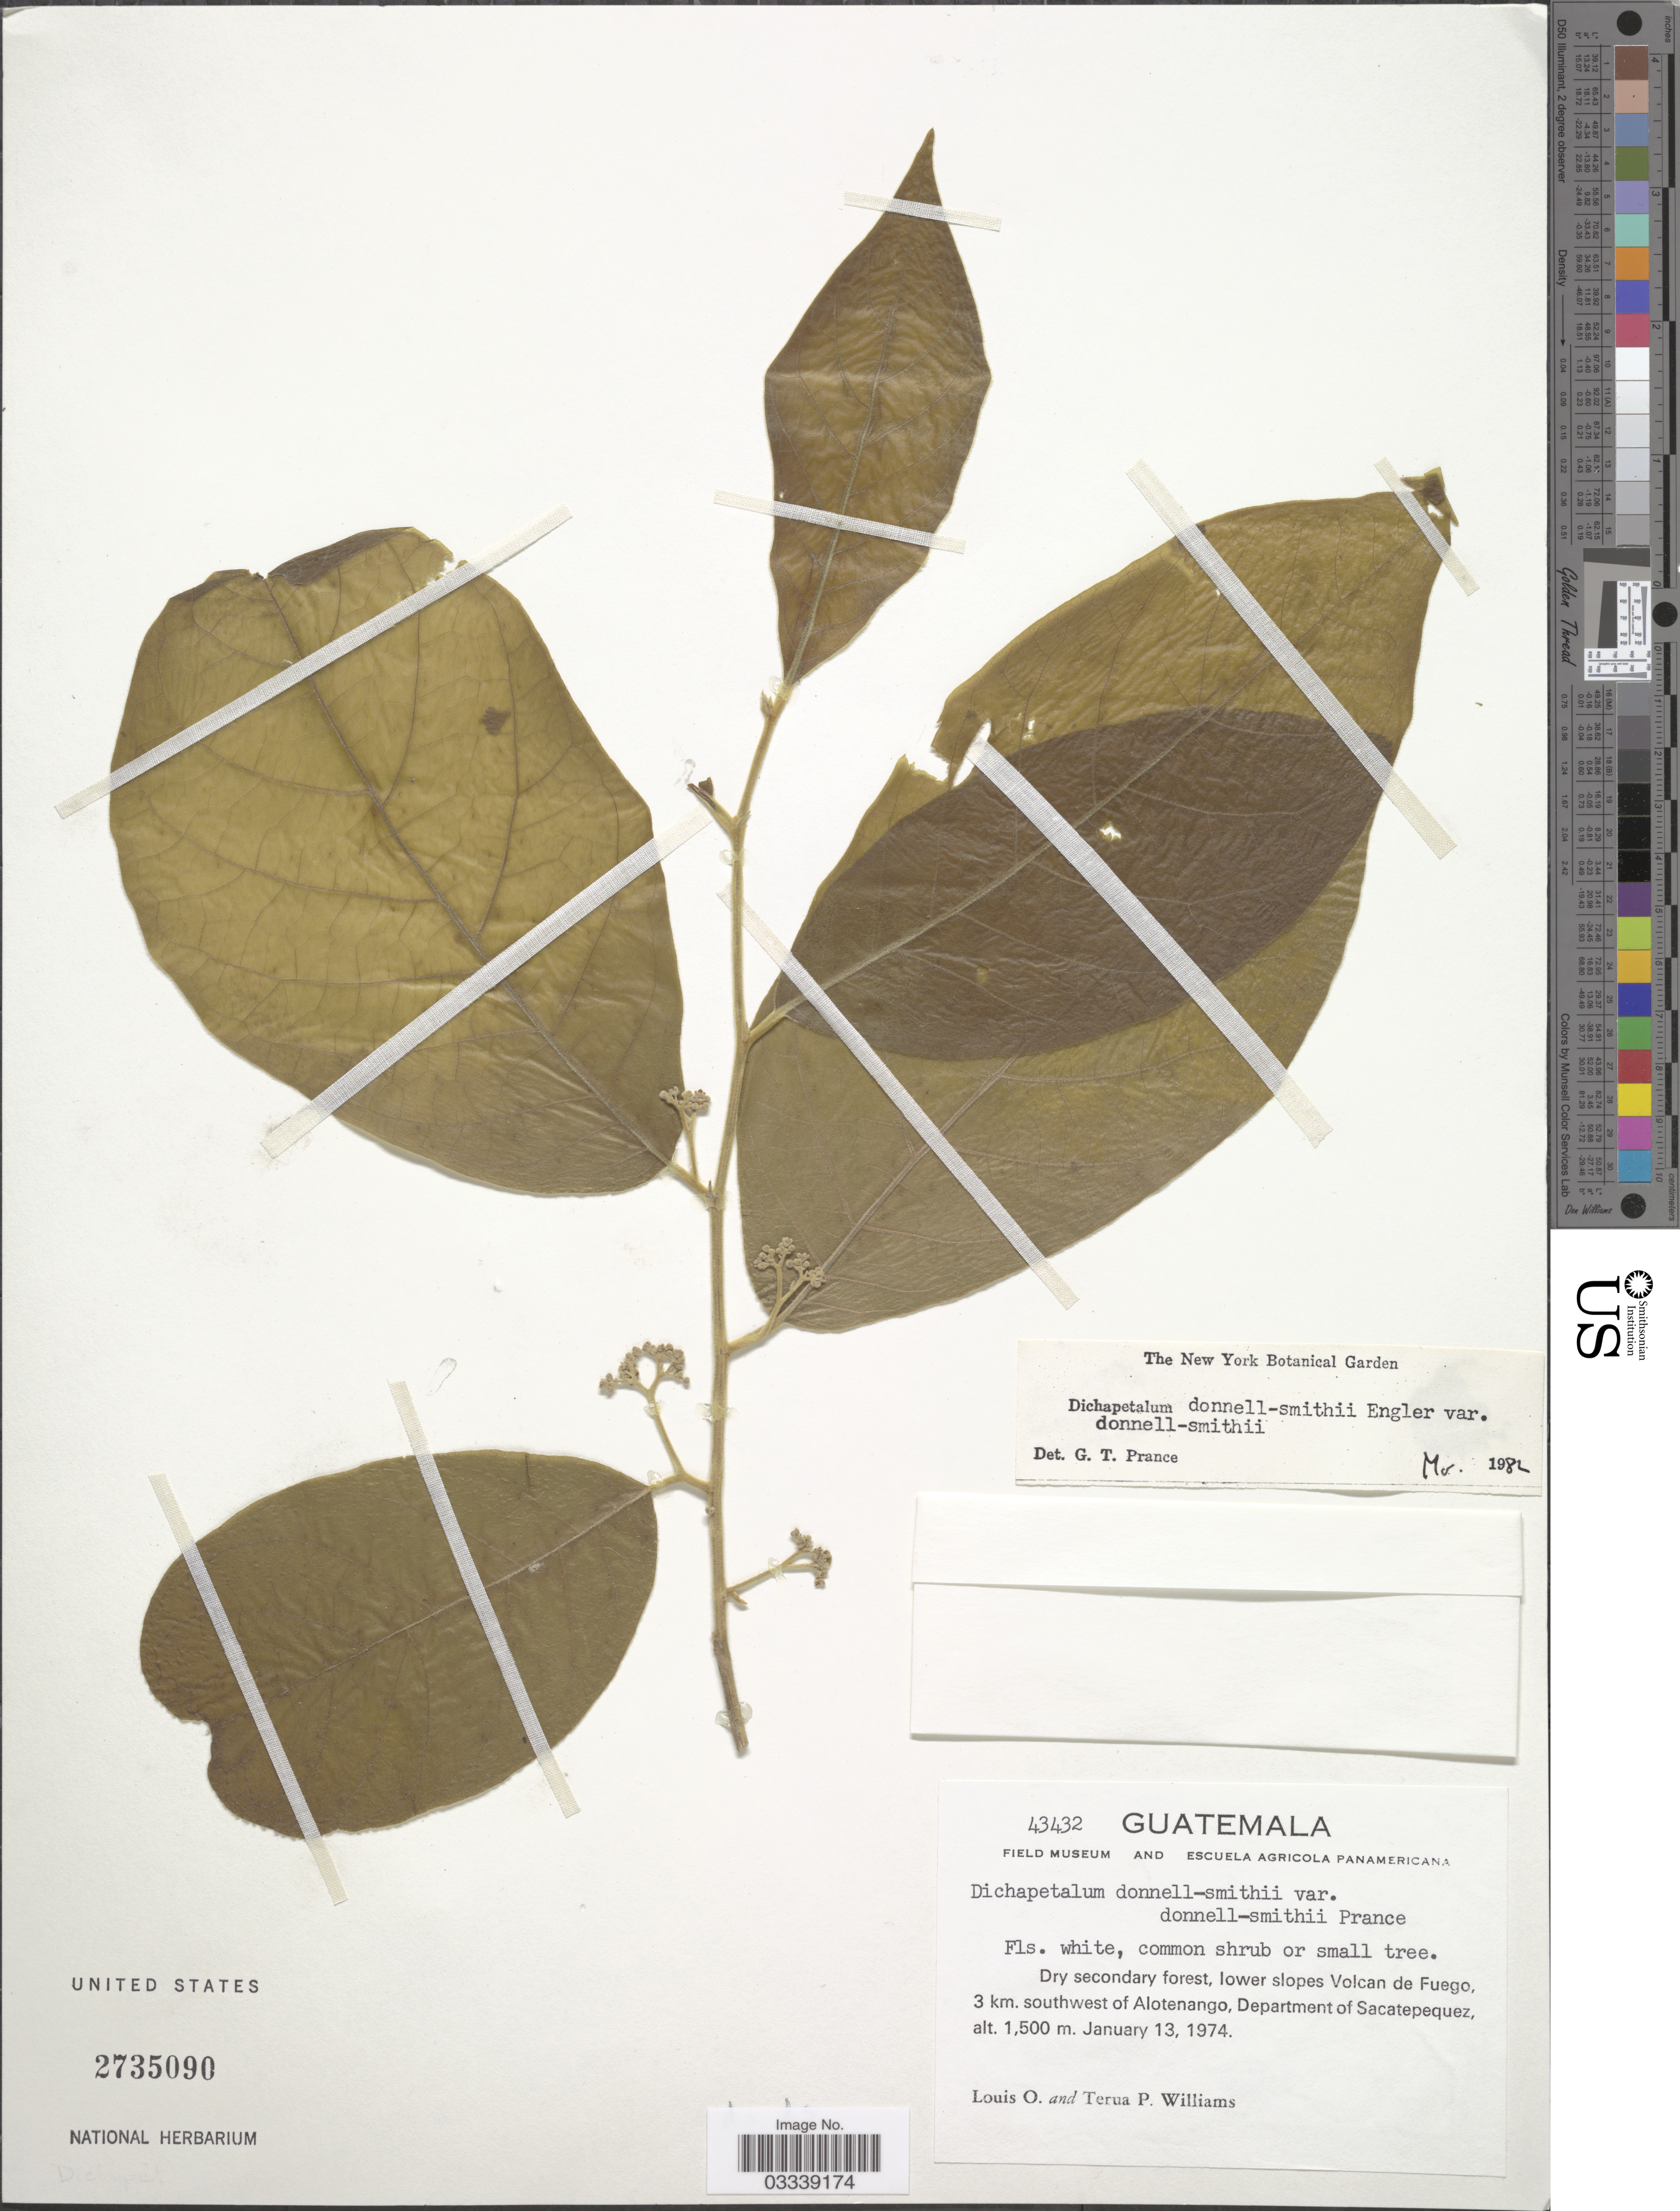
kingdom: Plantae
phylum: Tracheophyta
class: Magnoliopsida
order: Malpighiales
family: Dichapetalaceae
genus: Dichapetalum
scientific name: Dichapetalum donnell-smithii var. donnell-smithii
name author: Engl.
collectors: L. O. Williams & T. P. Williams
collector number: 43432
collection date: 1974-01-13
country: Guatemala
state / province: Sacatepéquez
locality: Dry secondary forest, lower slopes Volcan de Fuego, 3 km. southwest of Alotenango, Departamento of Sacatepequez.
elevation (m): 1500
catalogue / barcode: US 2735090